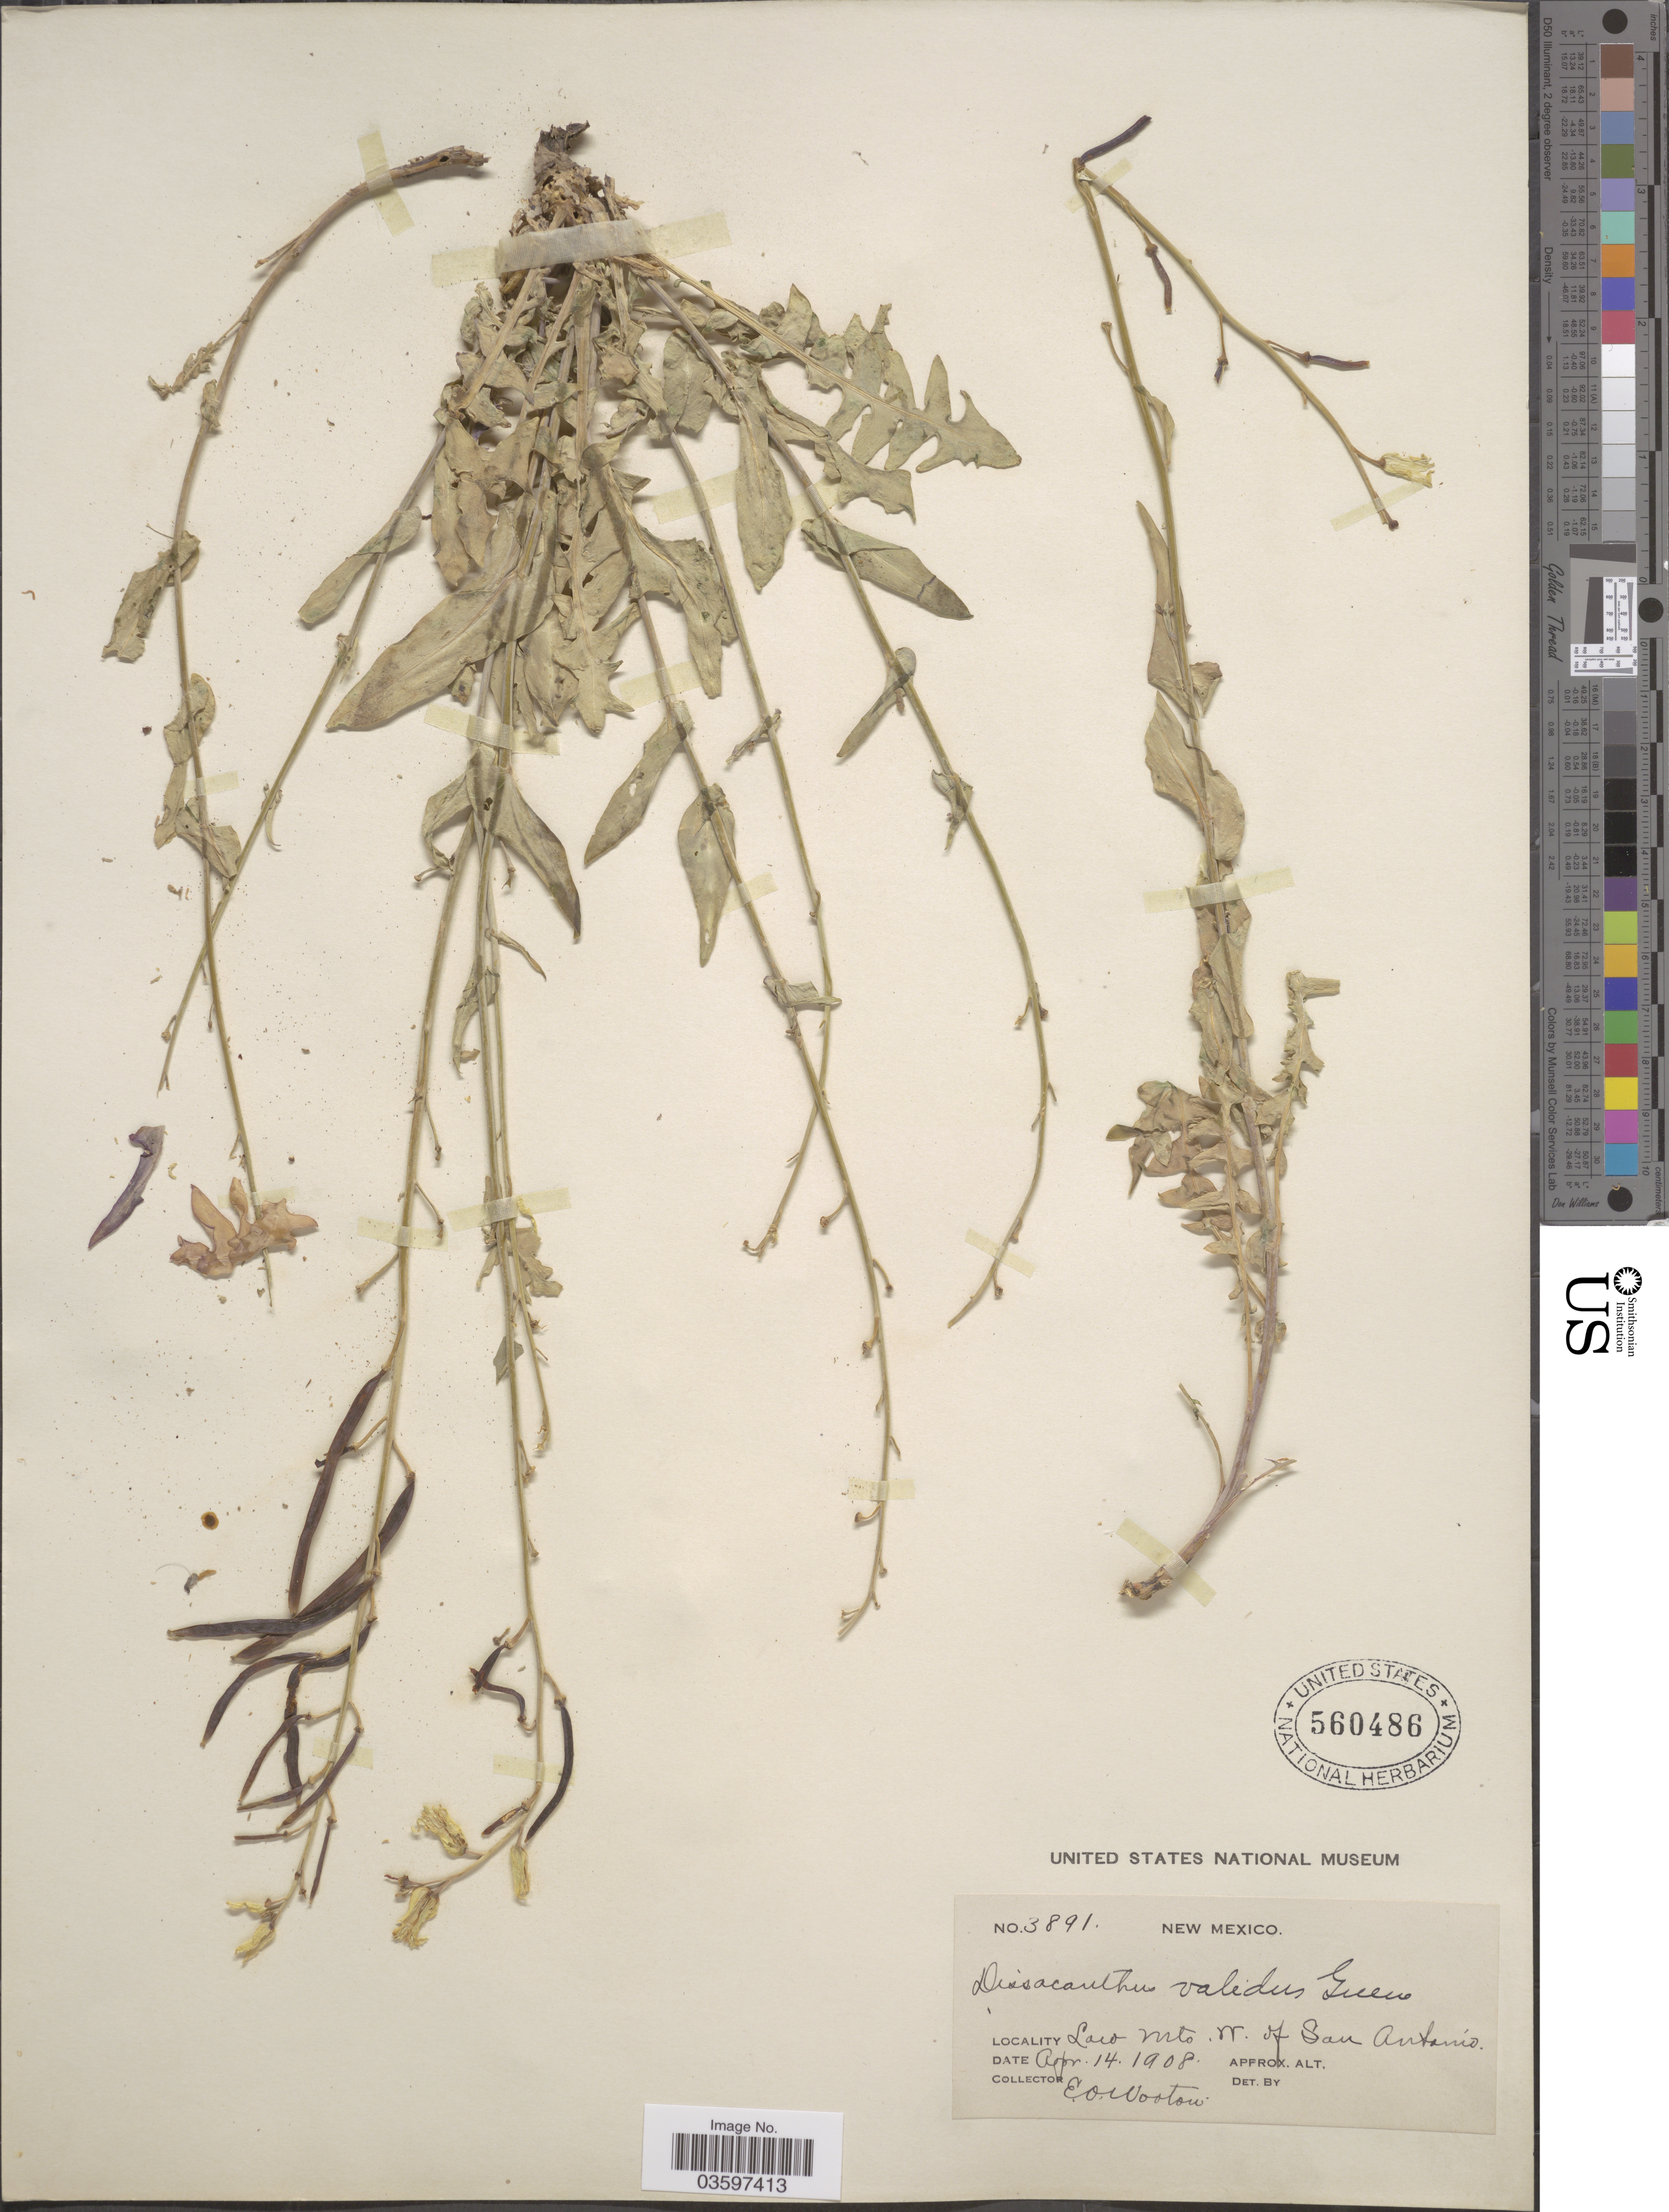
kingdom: Plantae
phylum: Tracheophyta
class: Magnoliopsida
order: Brassicales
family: Brassicaceae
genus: Streptanthus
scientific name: Streptanthus carinatus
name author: C. Wright ex A. Gray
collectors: E. O. Wooton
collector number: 3891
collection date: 1908-04-14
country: United States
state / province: New Mexico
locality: Loco Mts. W. of San Antonio.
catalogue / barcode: US 560486